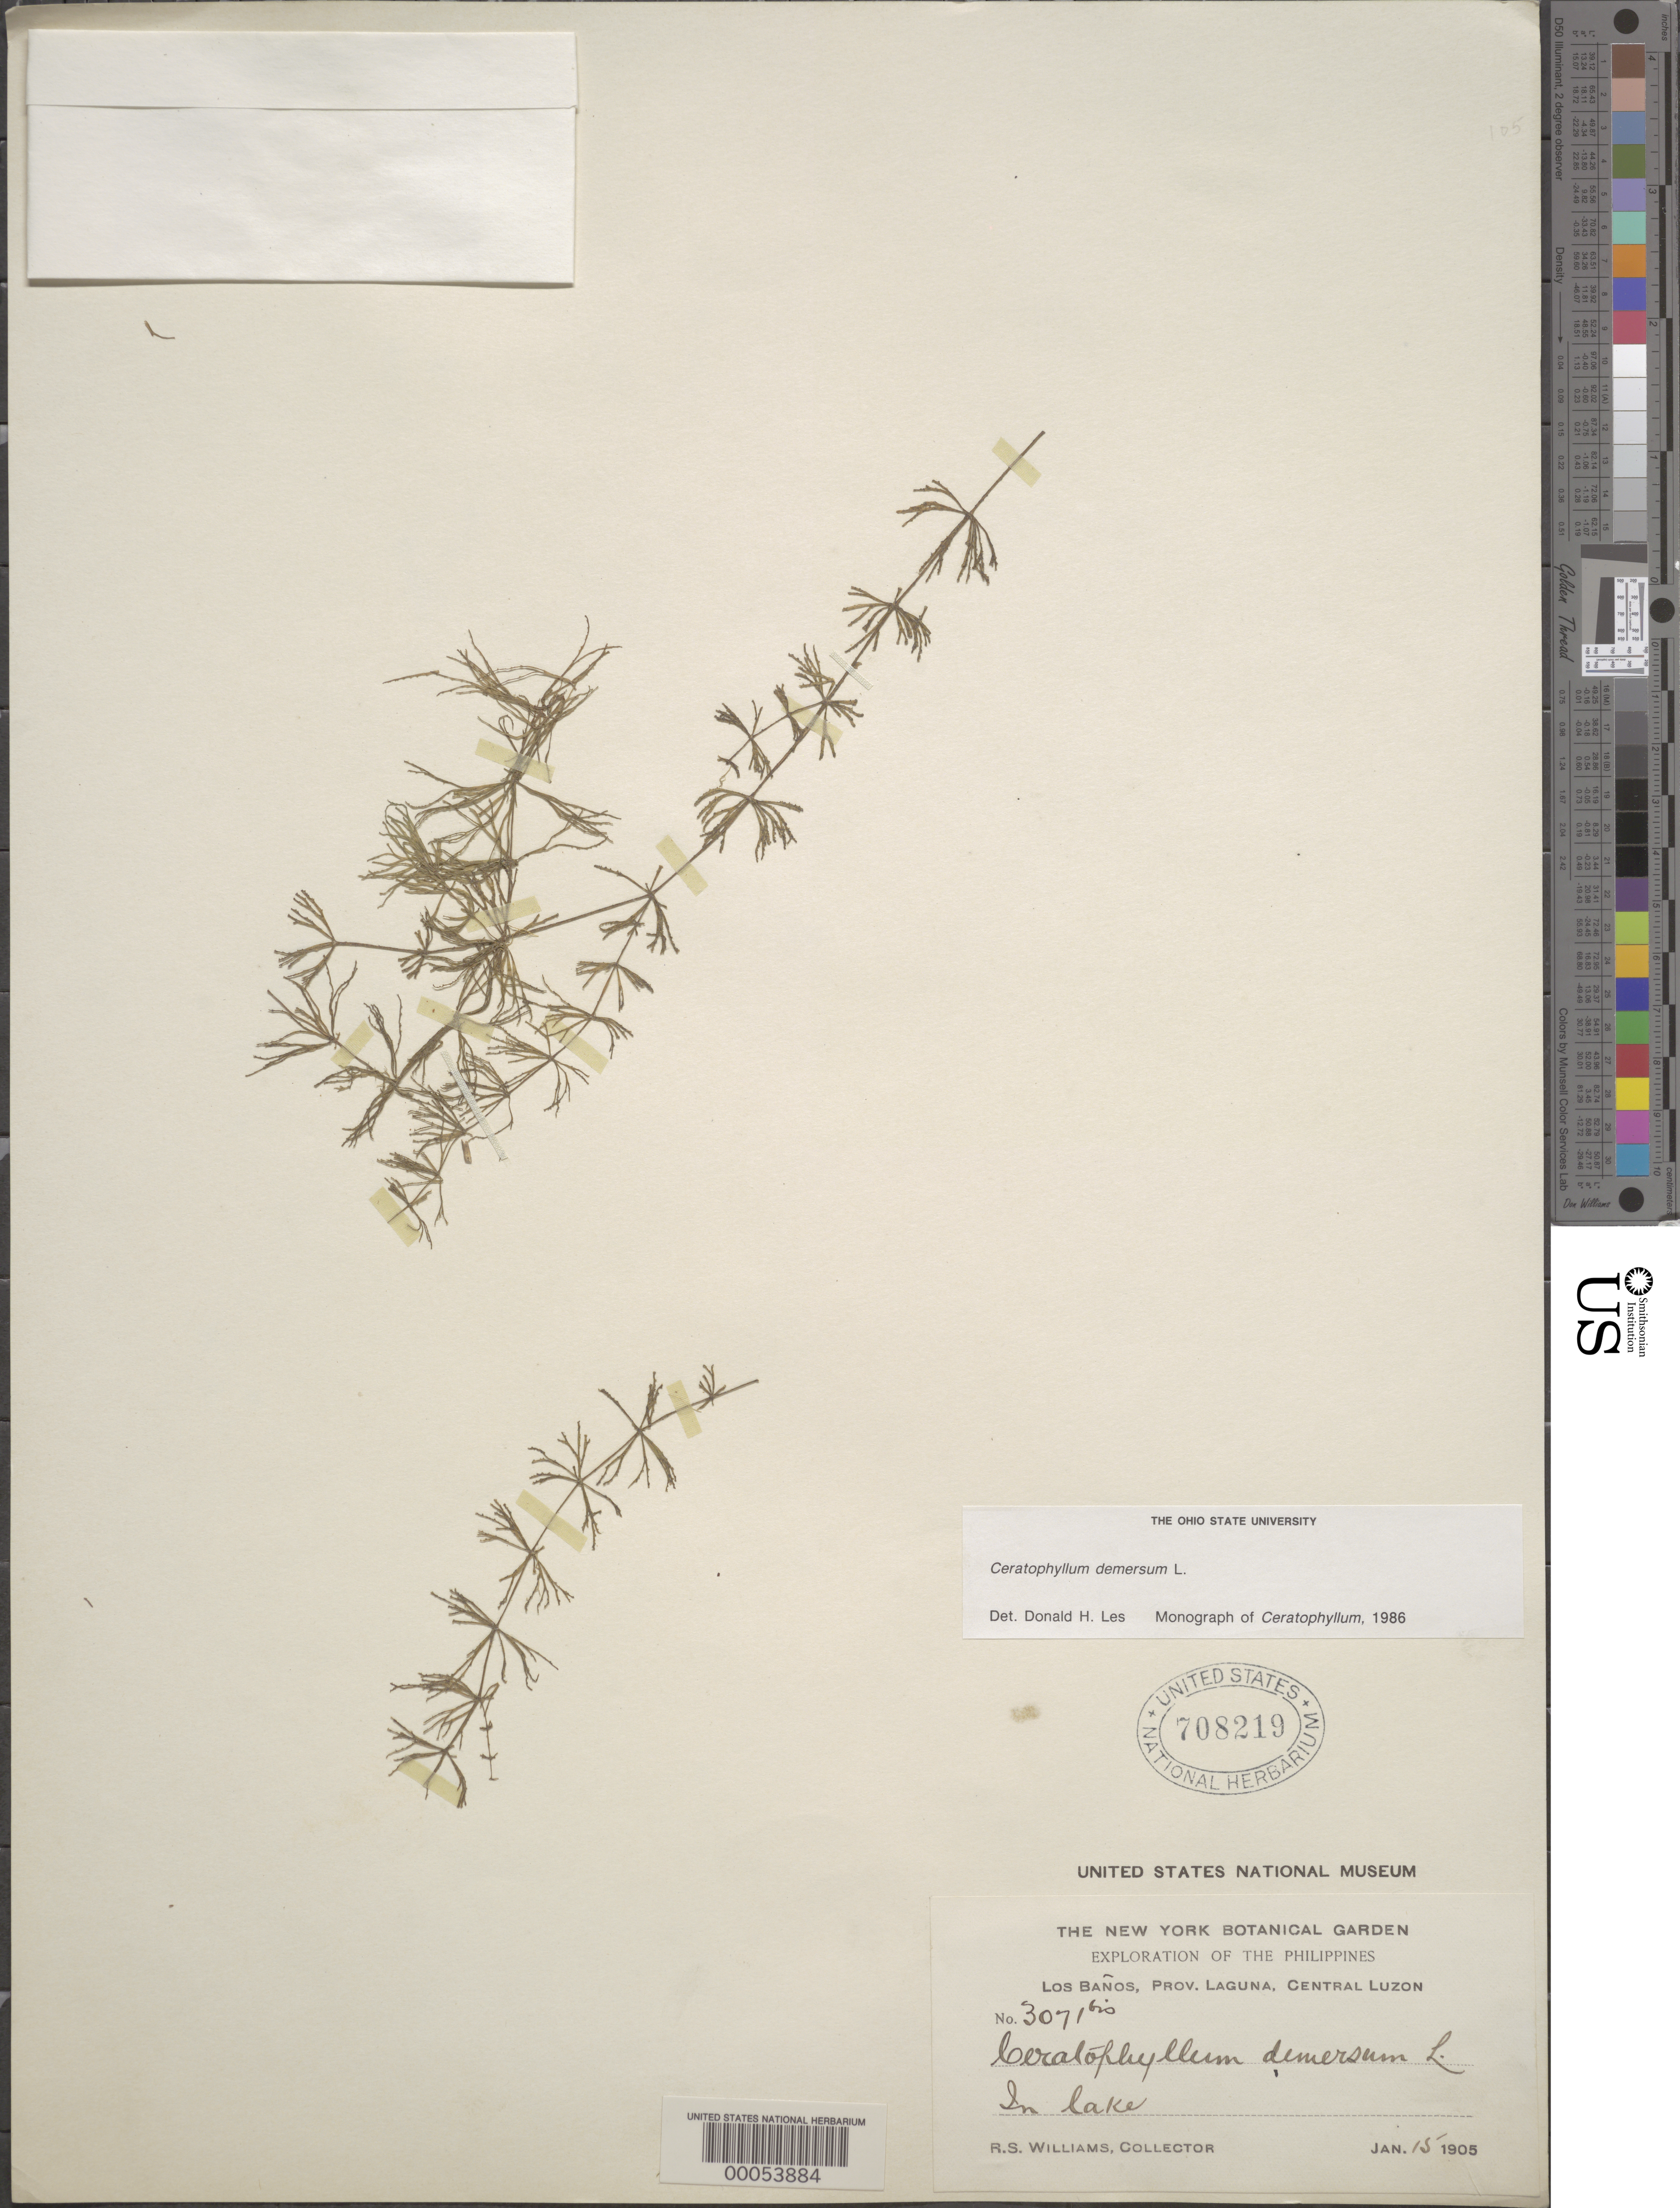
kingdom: Plantae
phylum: Tracheophyta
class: Magnoliopsida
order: Ceratophyllales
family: Ceratophyllaceae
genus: Ceratophyllum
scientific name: Ceratophyllum demersum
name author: L.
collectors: R. S. Williams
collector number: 3071bis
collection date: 1905-01-15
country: Philippines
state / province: Central Luzon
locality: Los Baños, Prov. Laguna. In lake.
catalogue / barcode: US 708219